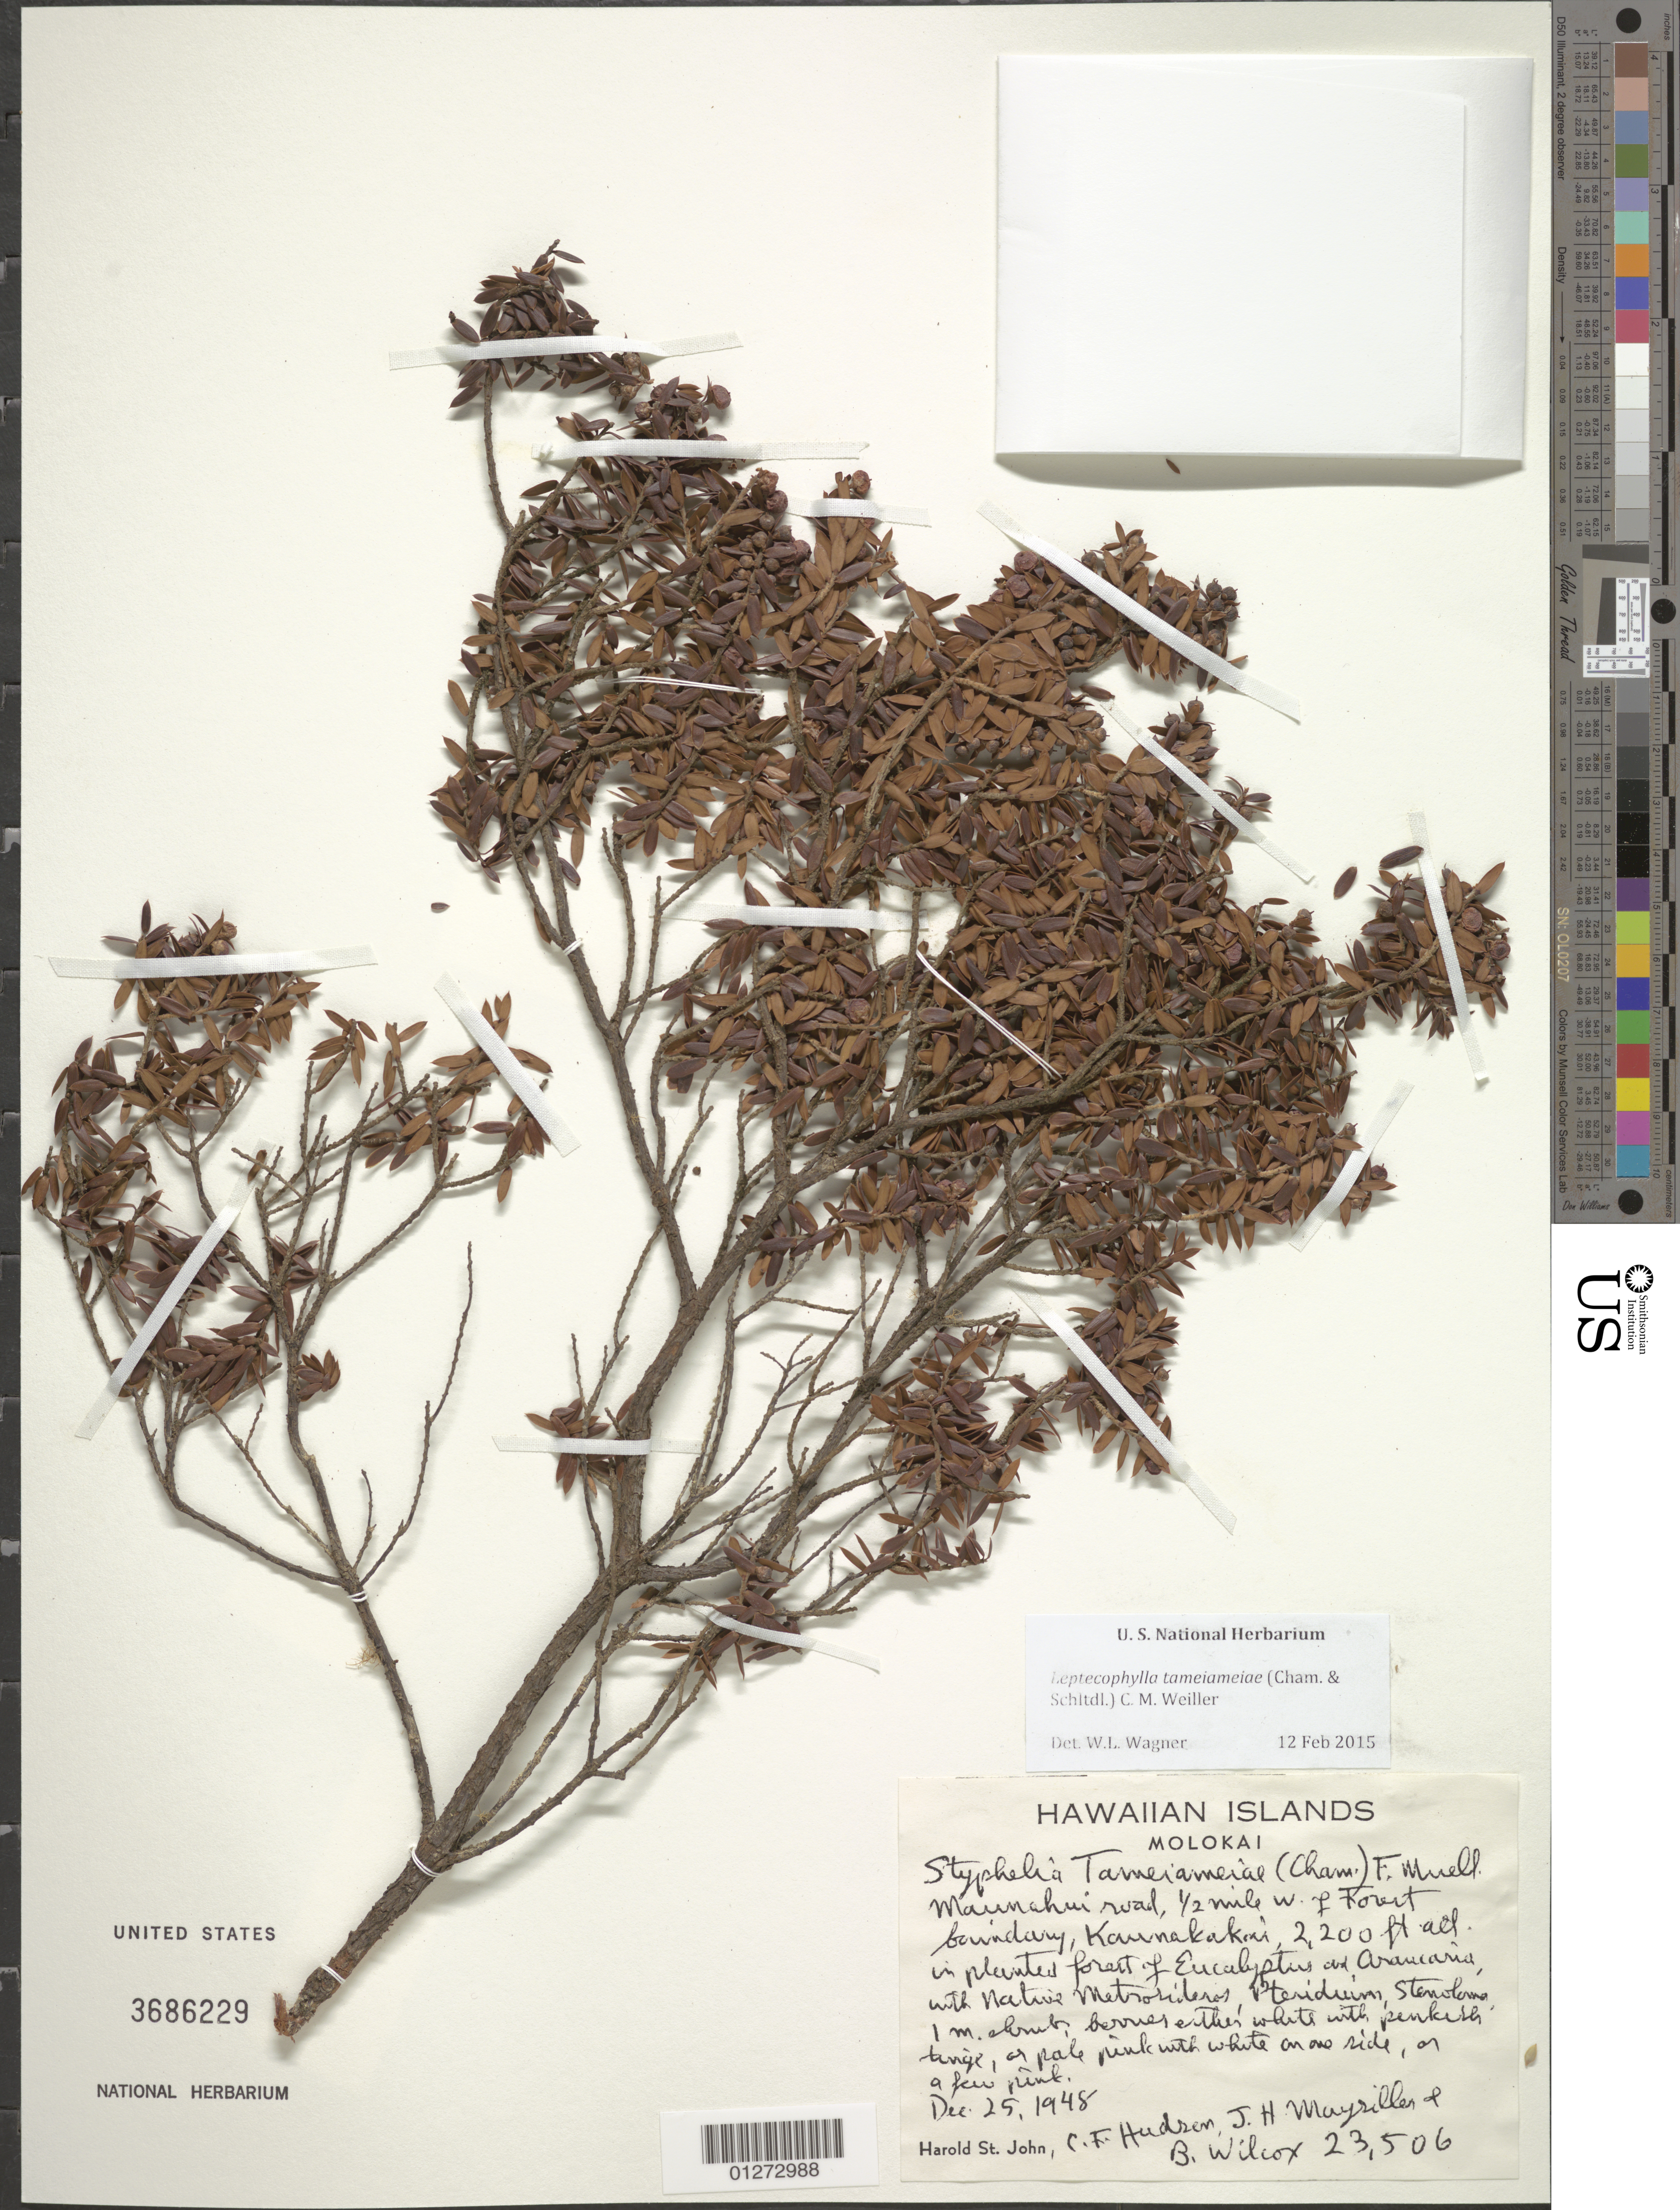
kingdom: Plantae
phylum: Tracheophyta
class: Magnoliopsida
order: Ericales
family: Ericaceae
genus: Leptecophylla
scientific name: Leptecophylla tameiameiae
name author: (Cham. & Schltdl.) C.M. Weiller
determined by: Wagner, W. L., (BOT), Smithsonian Institution - National Museum of Natural History (UNITED STATES)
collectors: H. St. John, C. F. Hudson, J. Maysilles & B. Wilcox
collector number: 23506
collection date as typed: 25 Dec 1948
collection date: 1948-12-25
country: United States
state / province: Hawaii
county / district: Maui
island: Moloka'i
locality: Maunahui Rd, 0.5 mi W of Forest Boundary, Kaunakakai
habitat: Planted forest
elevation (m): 671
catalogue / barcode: US 3686229